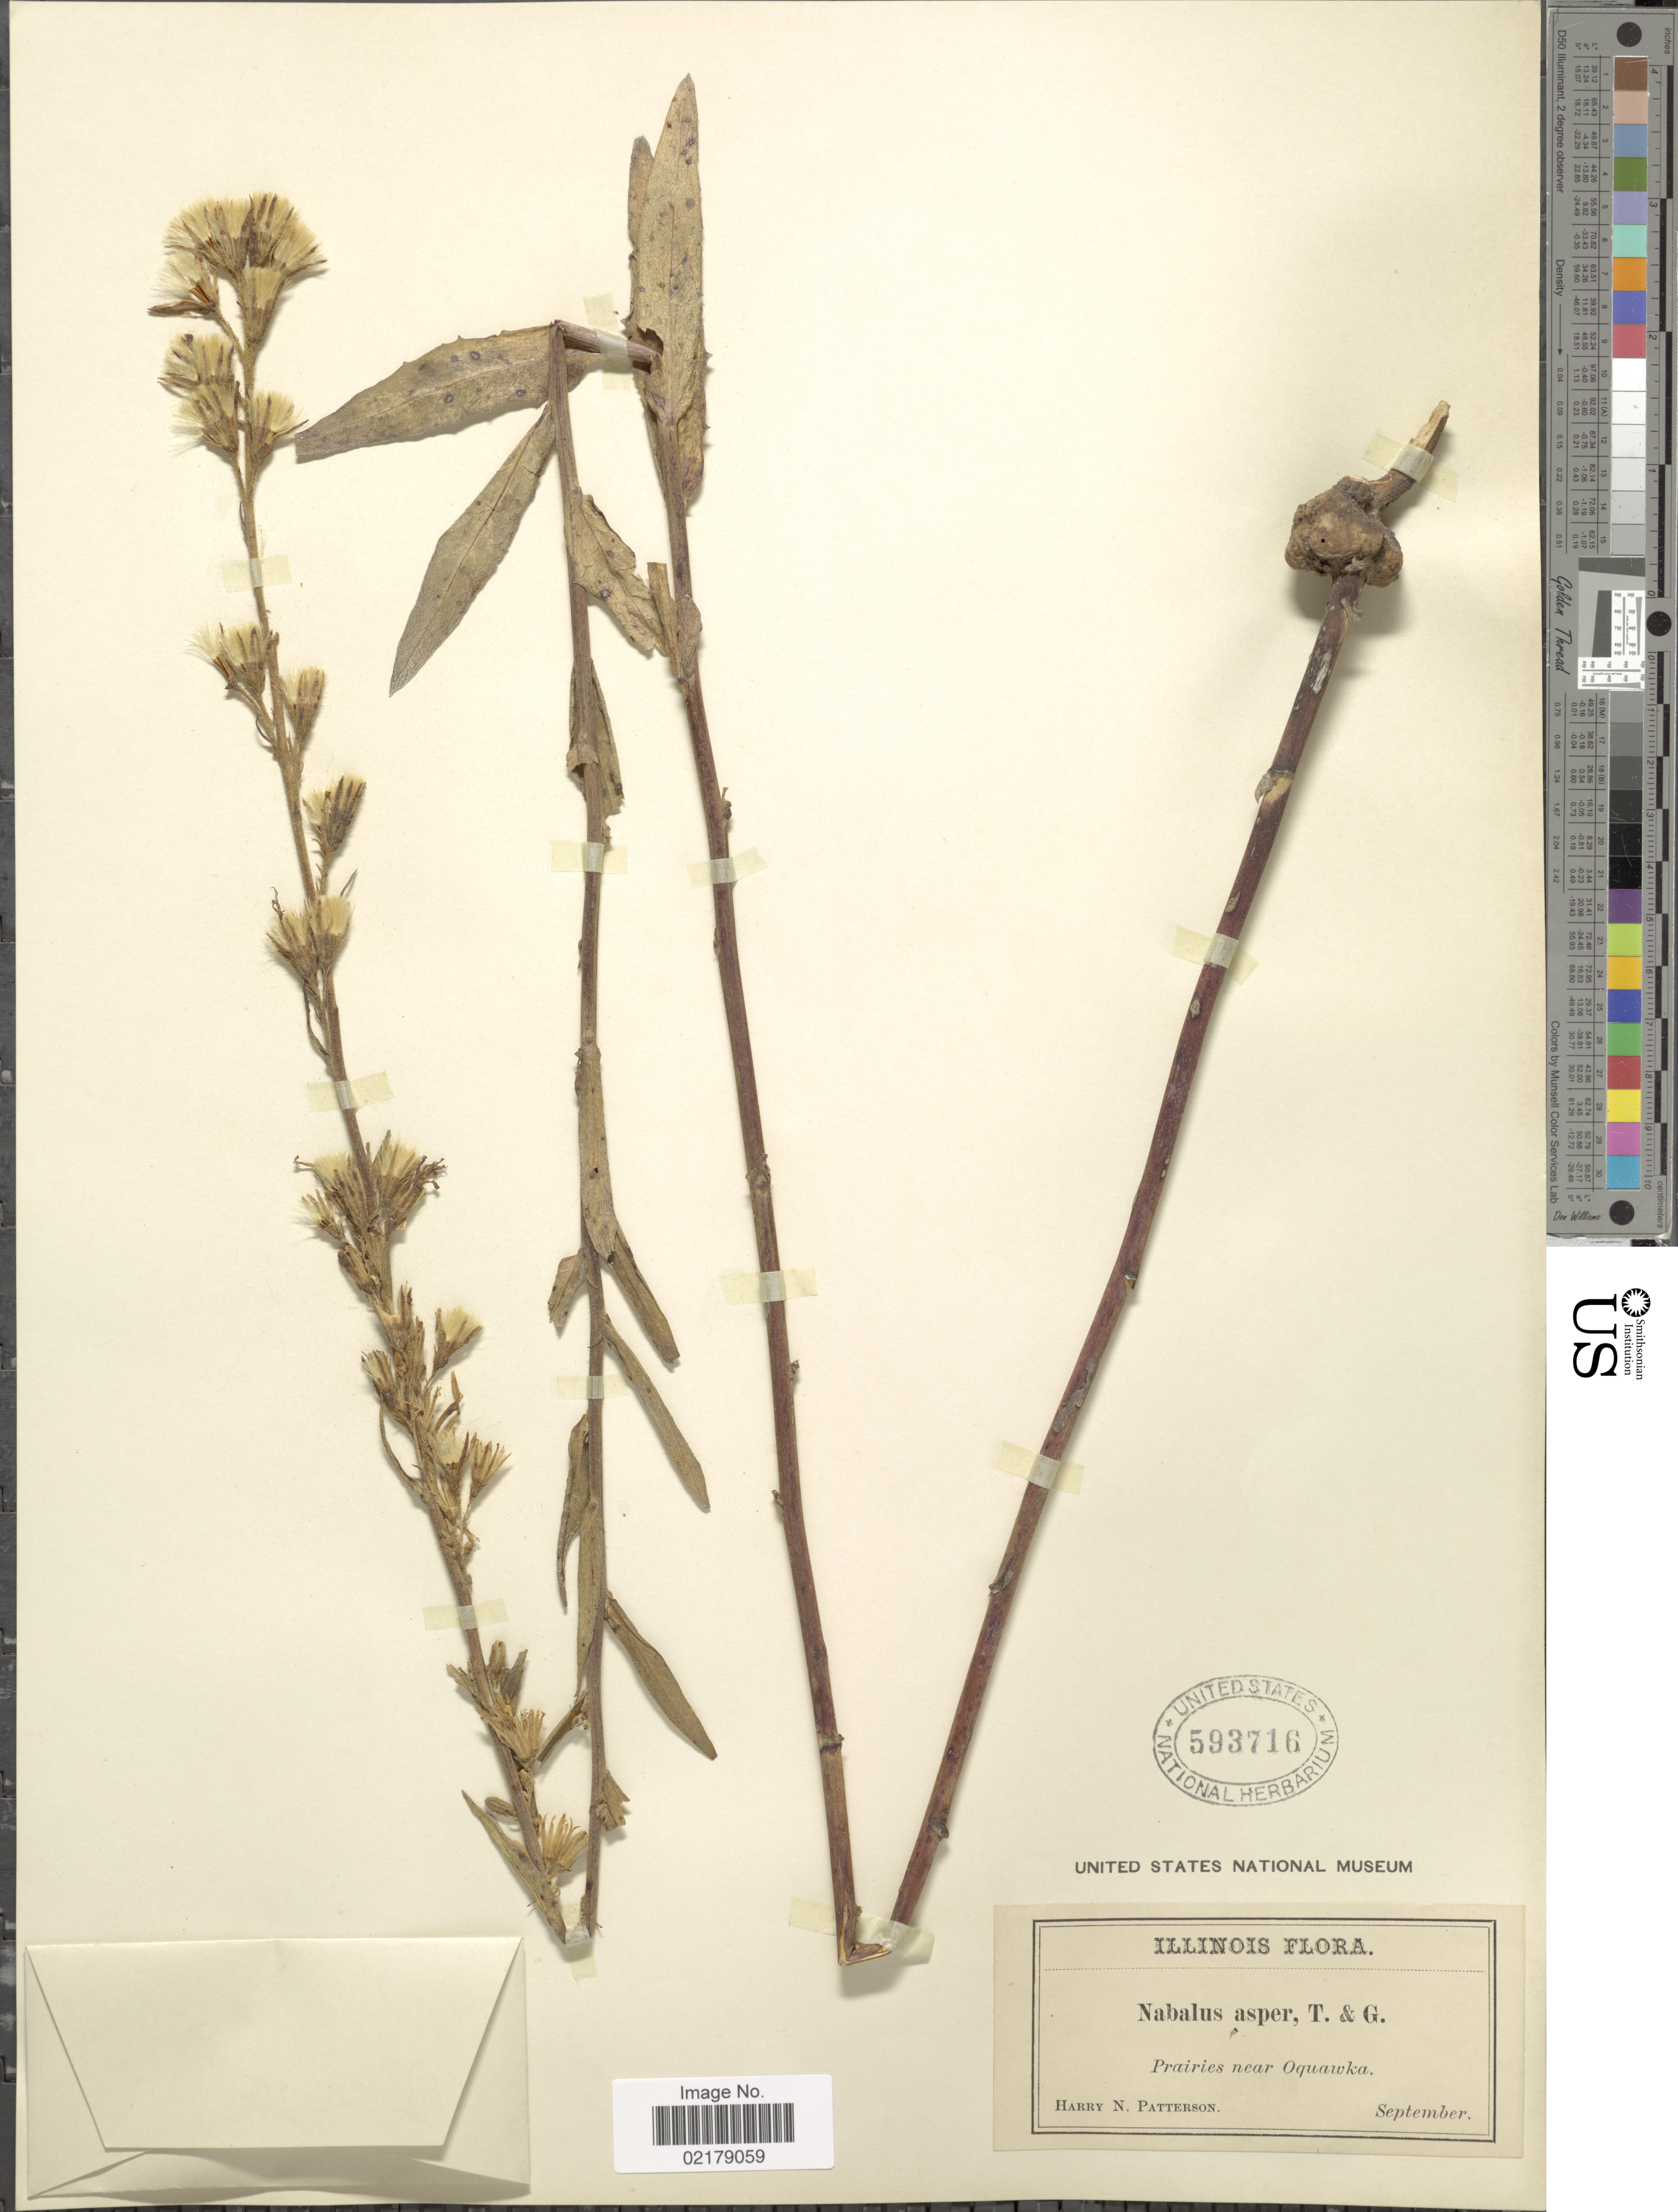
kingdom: Plantae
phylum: Tracheophyta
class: Magnoliopsida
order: Asterales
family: Asteraceae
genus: Nabalus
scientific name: Nabalus asper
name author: (Michx.) Torr. & A. Gray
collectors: H. N. Patterson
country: United States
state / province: Illinois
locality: Prairies near Oquawka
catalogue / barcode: US 593716